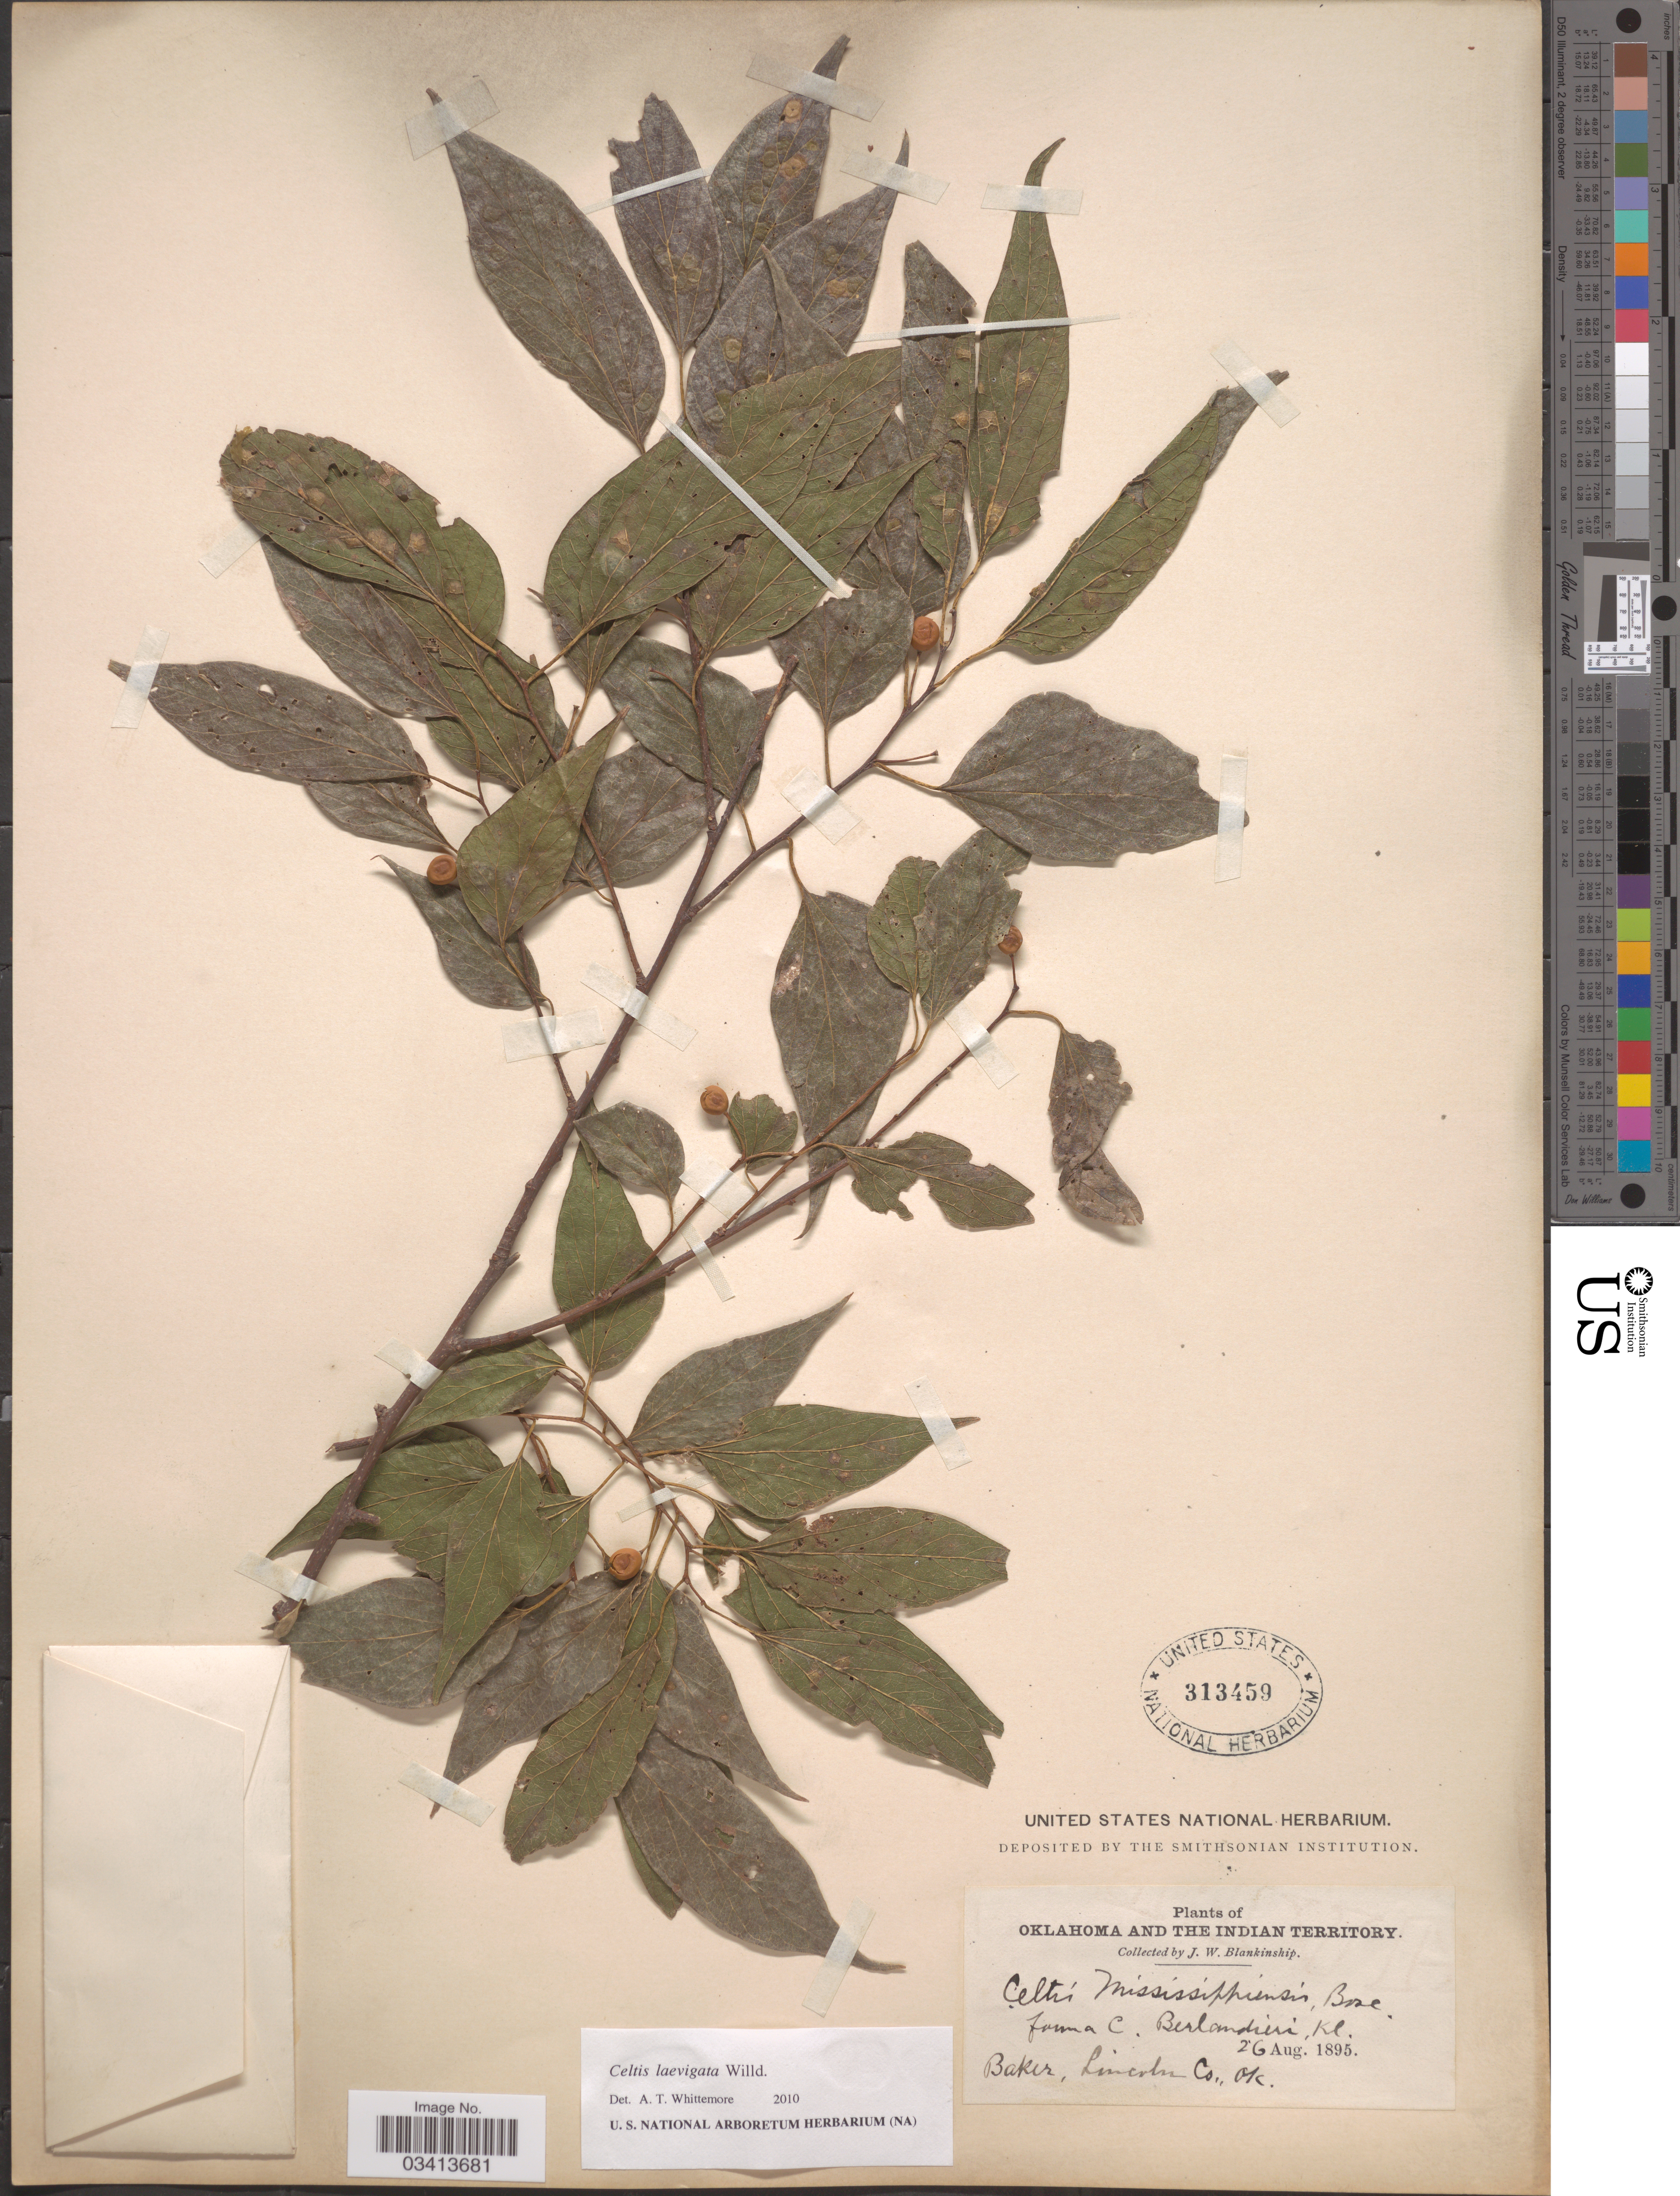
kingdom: Plantae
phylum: Tracheophyta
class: Magnoliopsida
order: Rosales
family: Cannabaceae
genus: Celtis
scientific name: Celtis laevigata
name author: Willd.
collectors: J. W. Blankinship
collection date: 1895-08-26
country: United States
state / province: Oklahoma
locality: Baker, Lincoln Co.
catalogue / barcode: US 313459